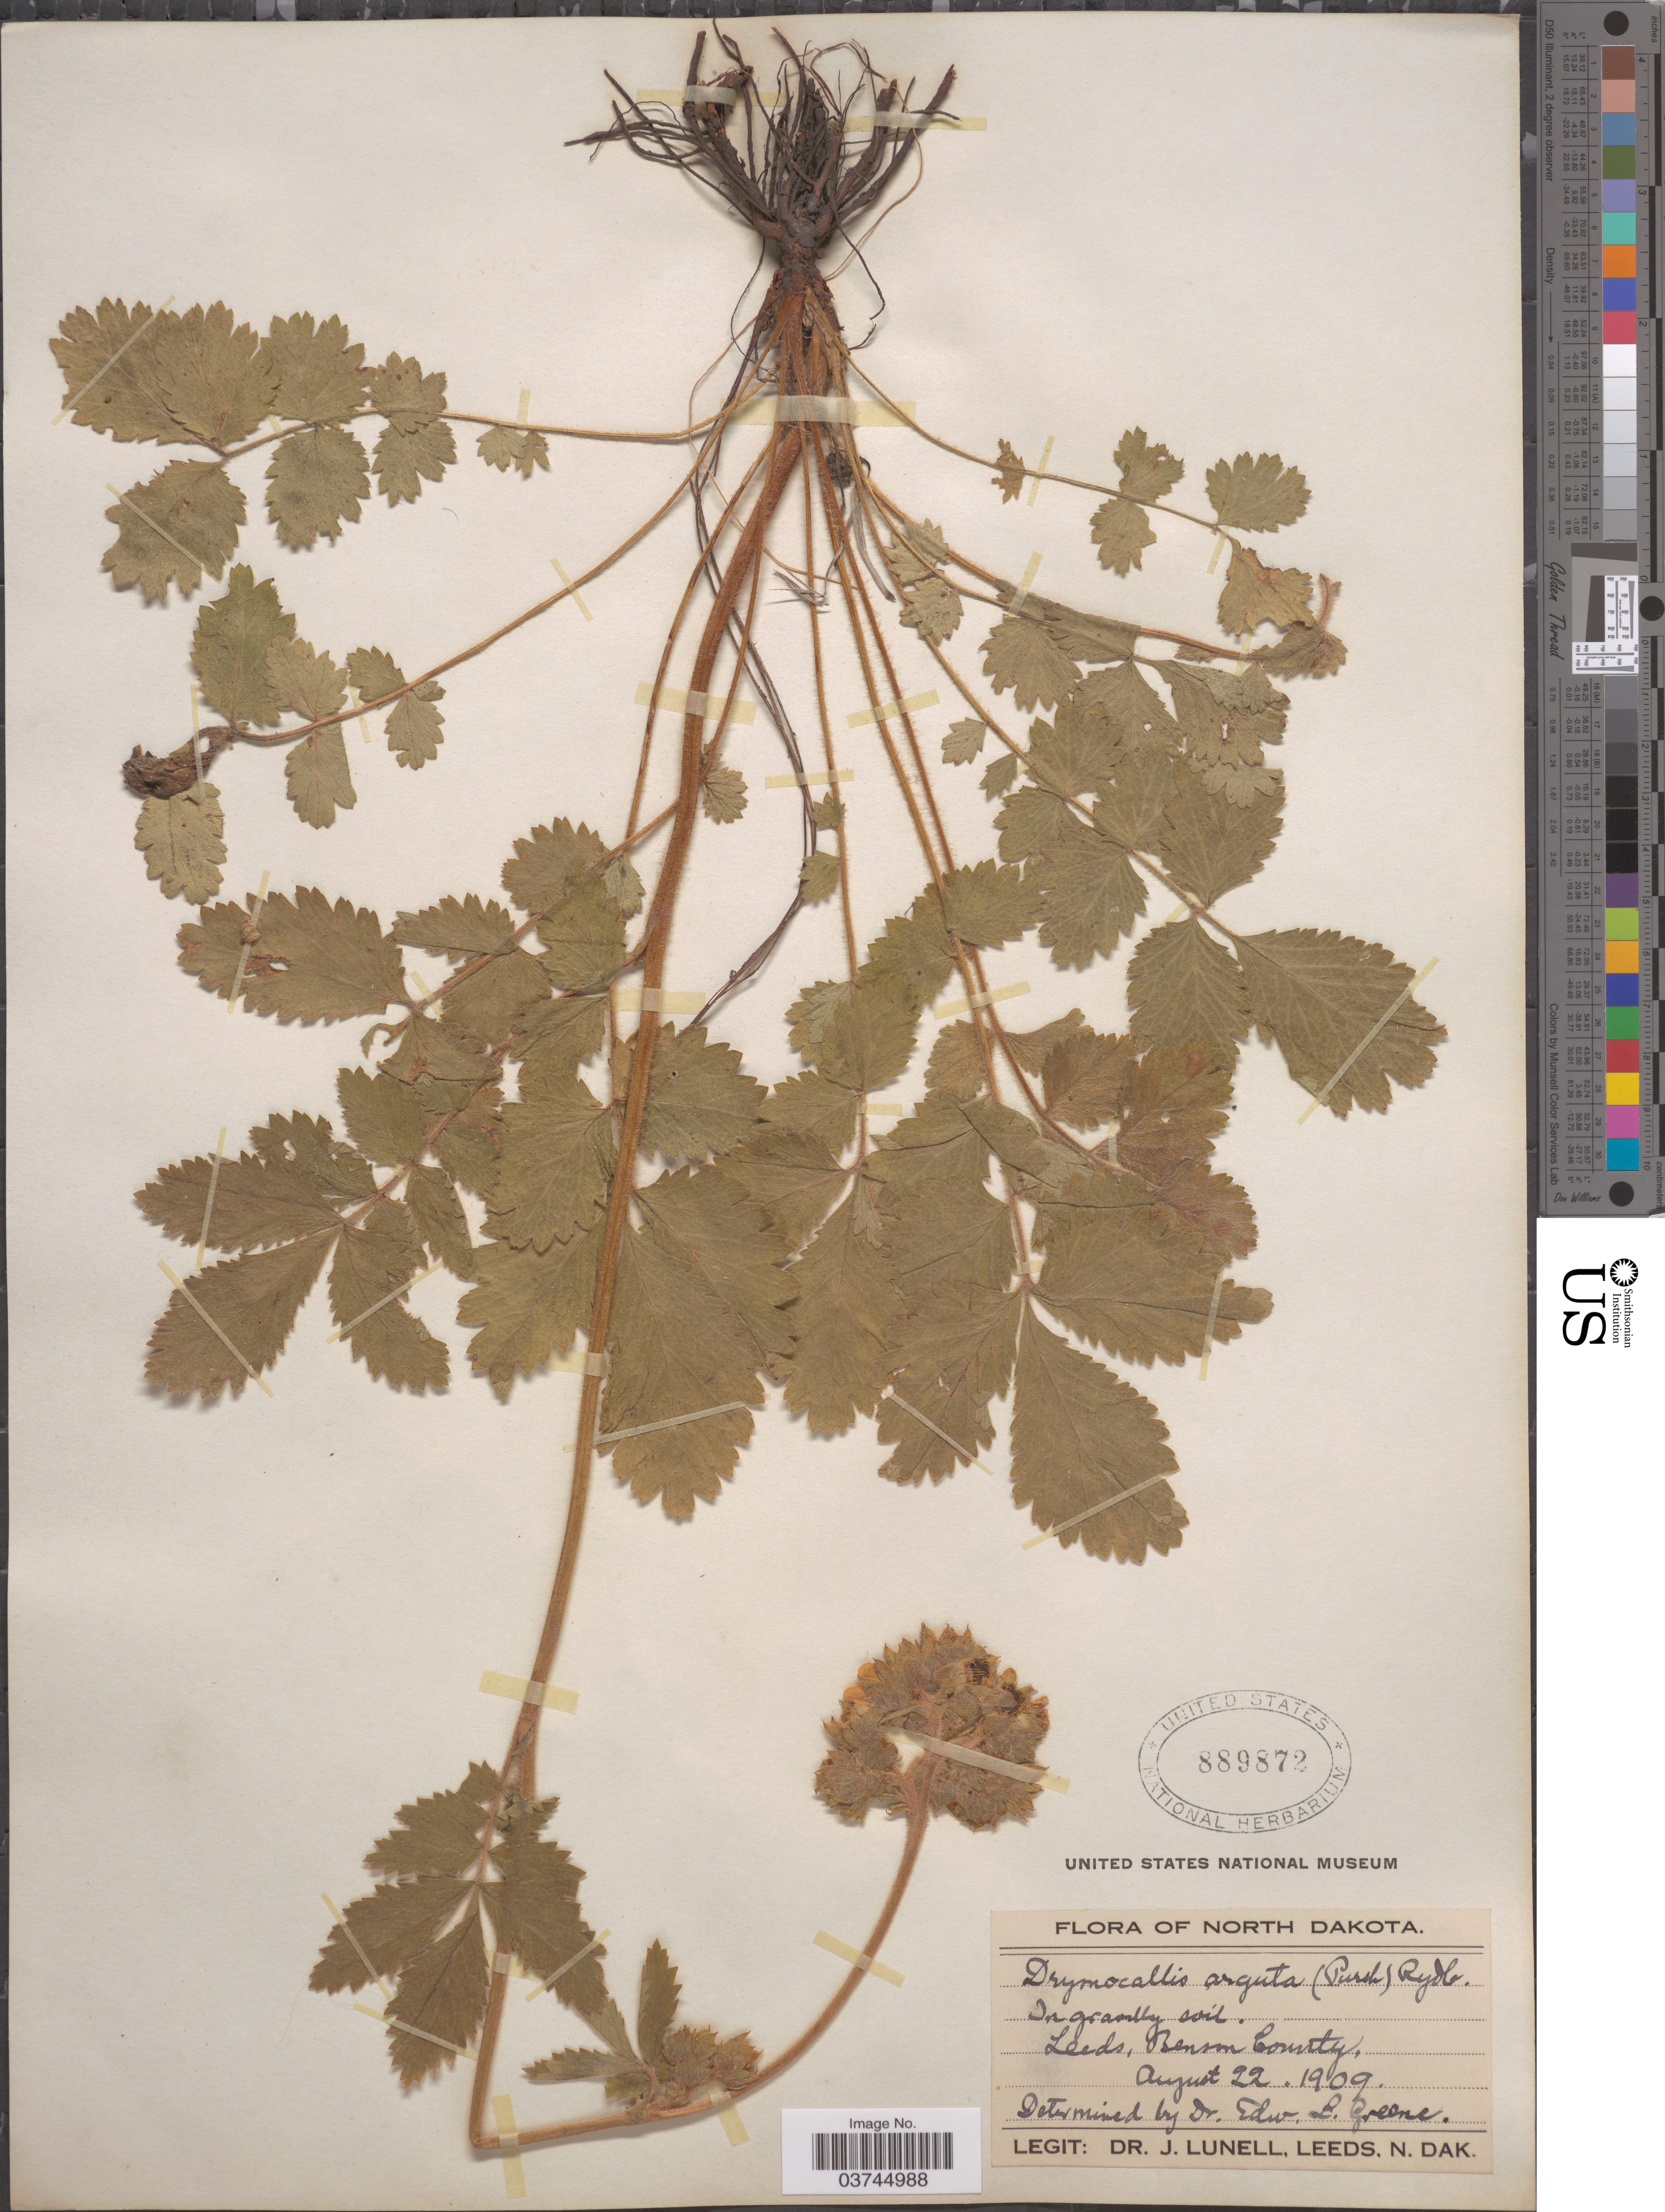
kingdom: Plantae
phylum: Tracheophyta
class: Magnoliopsida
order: Rosales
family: Rosaceae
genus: Drymocallis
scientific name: Drymocallis arguta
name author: (Pursh) Rydb.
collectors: J. Lunell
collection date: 1909-08-22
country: United States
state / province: North Dakota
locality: Leeds, Benson County.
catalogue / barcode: US 889872